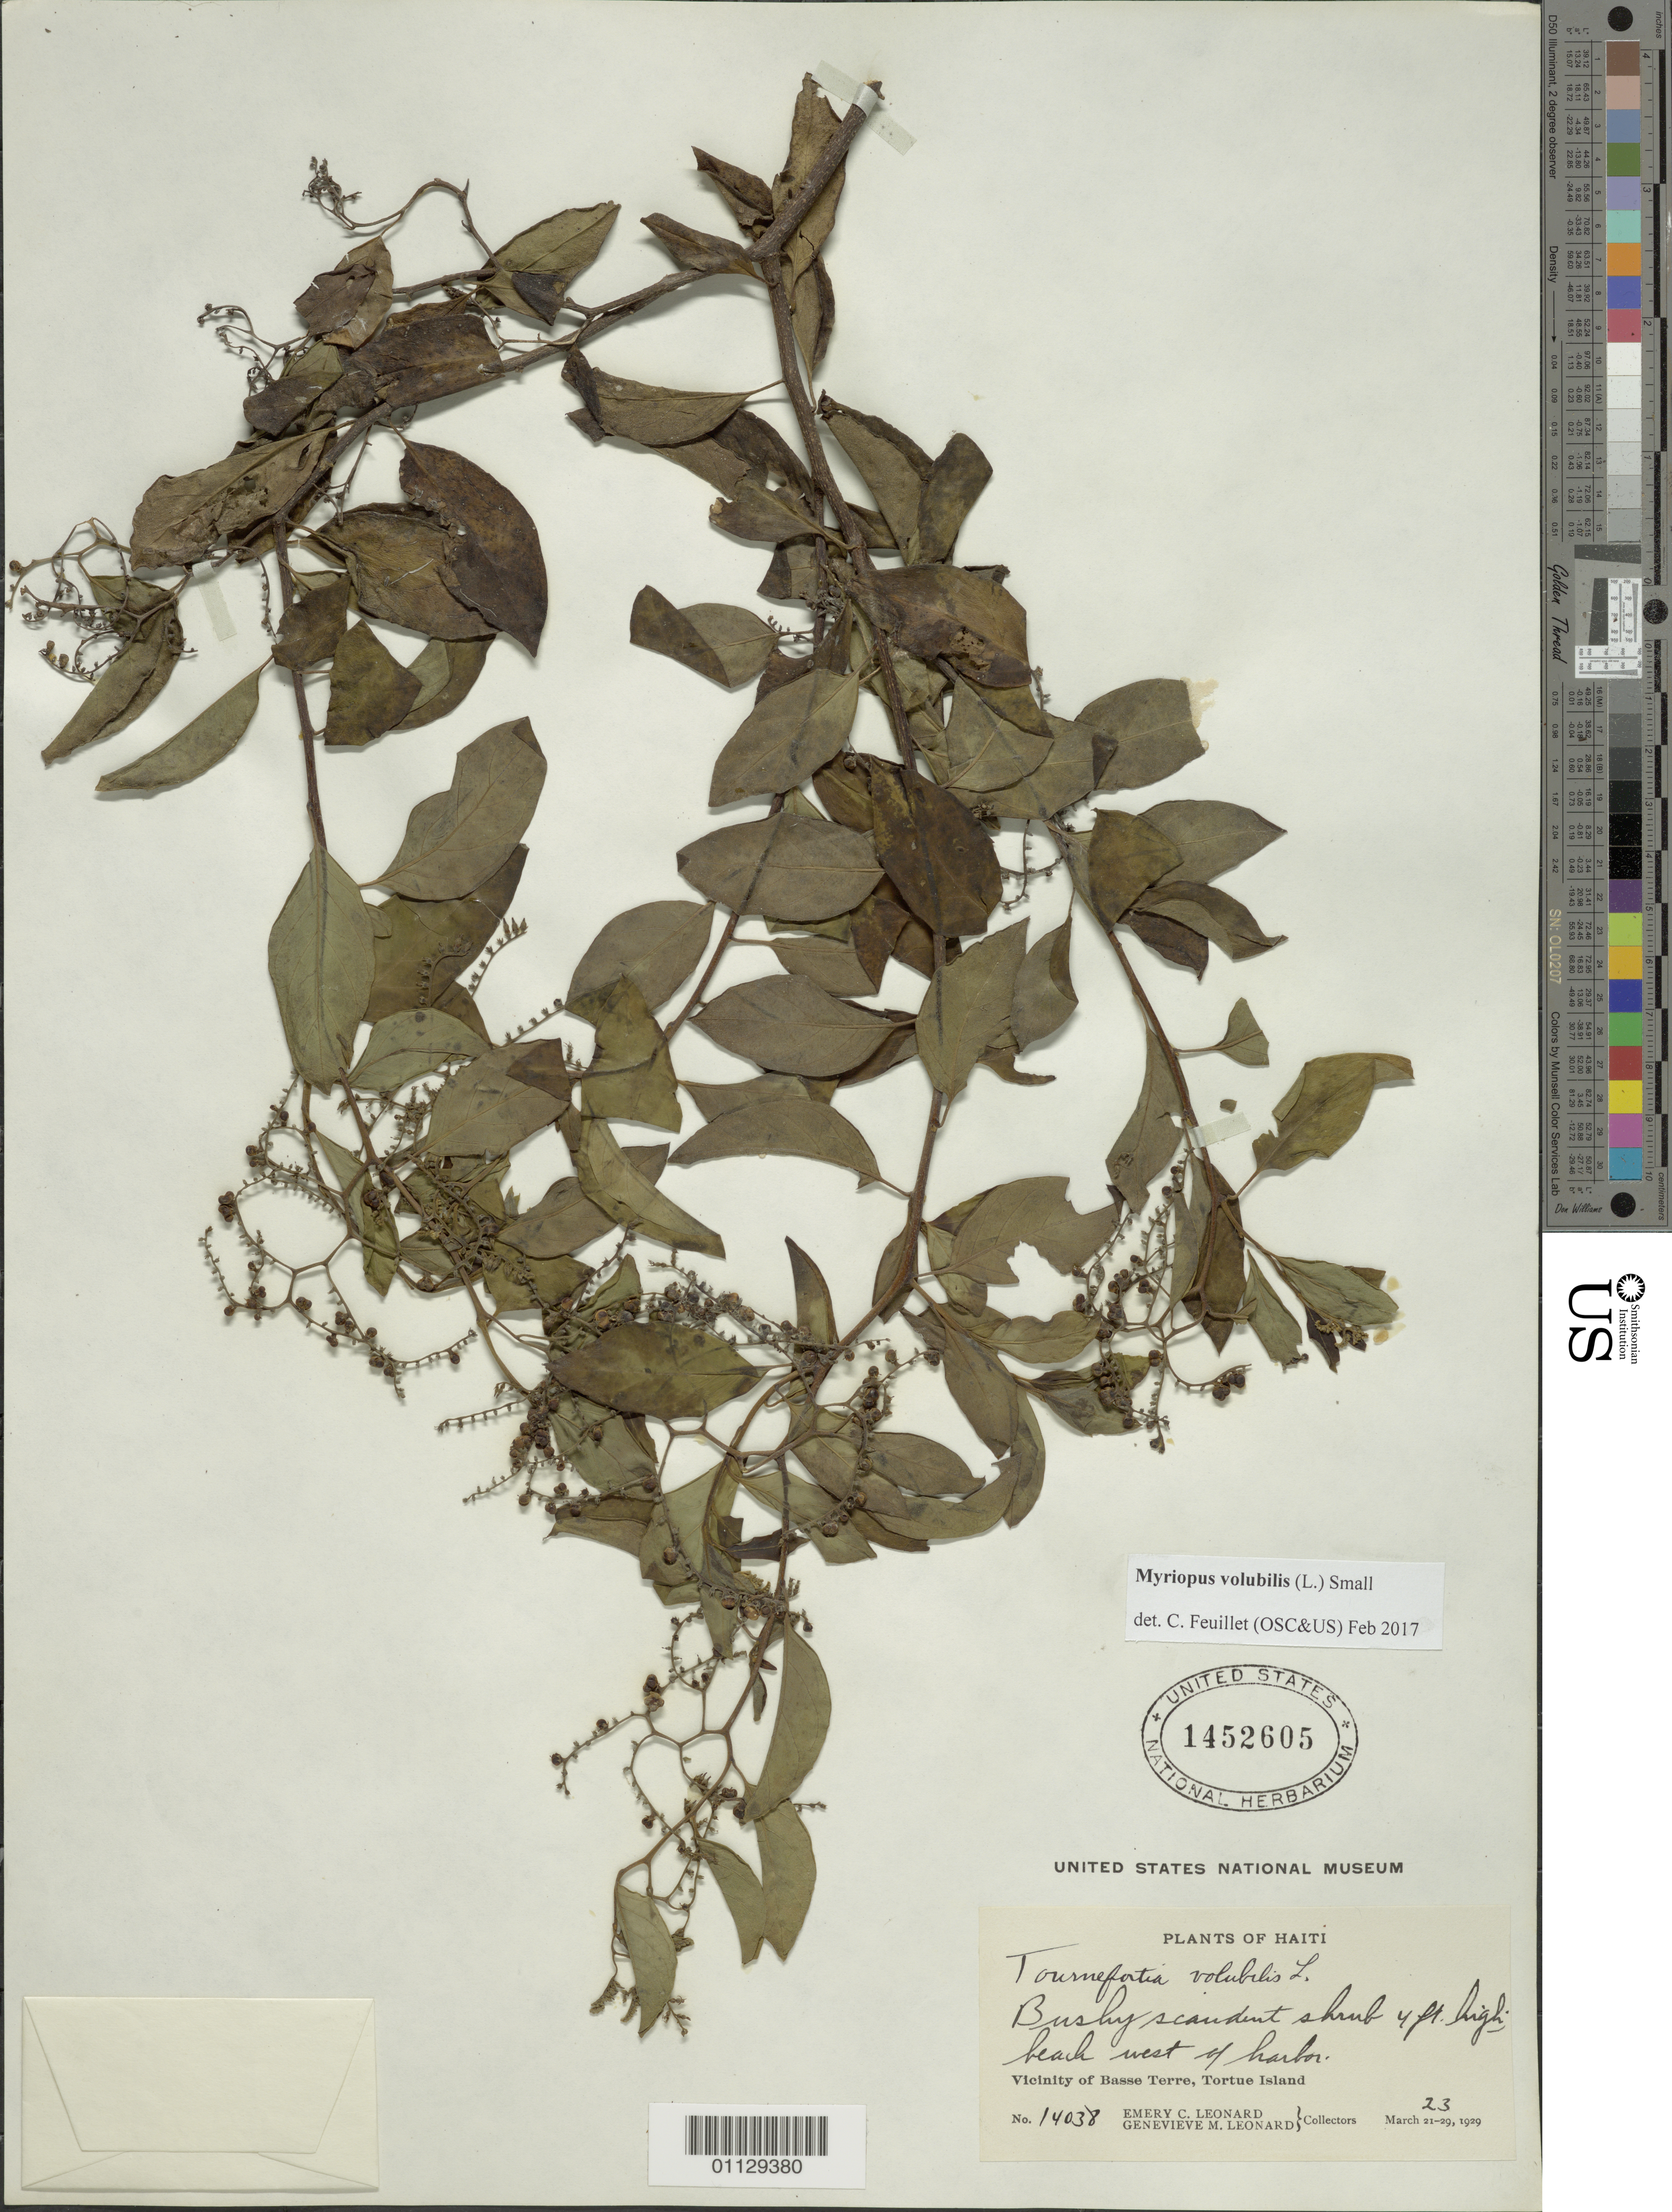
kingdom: Plantae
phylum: Tracheophyta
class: Magnoliopsida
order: Boraginales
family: Heliotropiaceae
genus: Myriopus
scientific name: Myriopus volubilis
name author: (L.) Small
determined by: Feuillet, C.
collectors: E. C. Leonard & G. M. Leonard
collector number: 14038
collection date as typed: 23 Mar 1929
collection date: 1929-03-23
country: Haiti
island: Hispaniola I.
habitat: Beach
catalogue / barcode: US 1452605